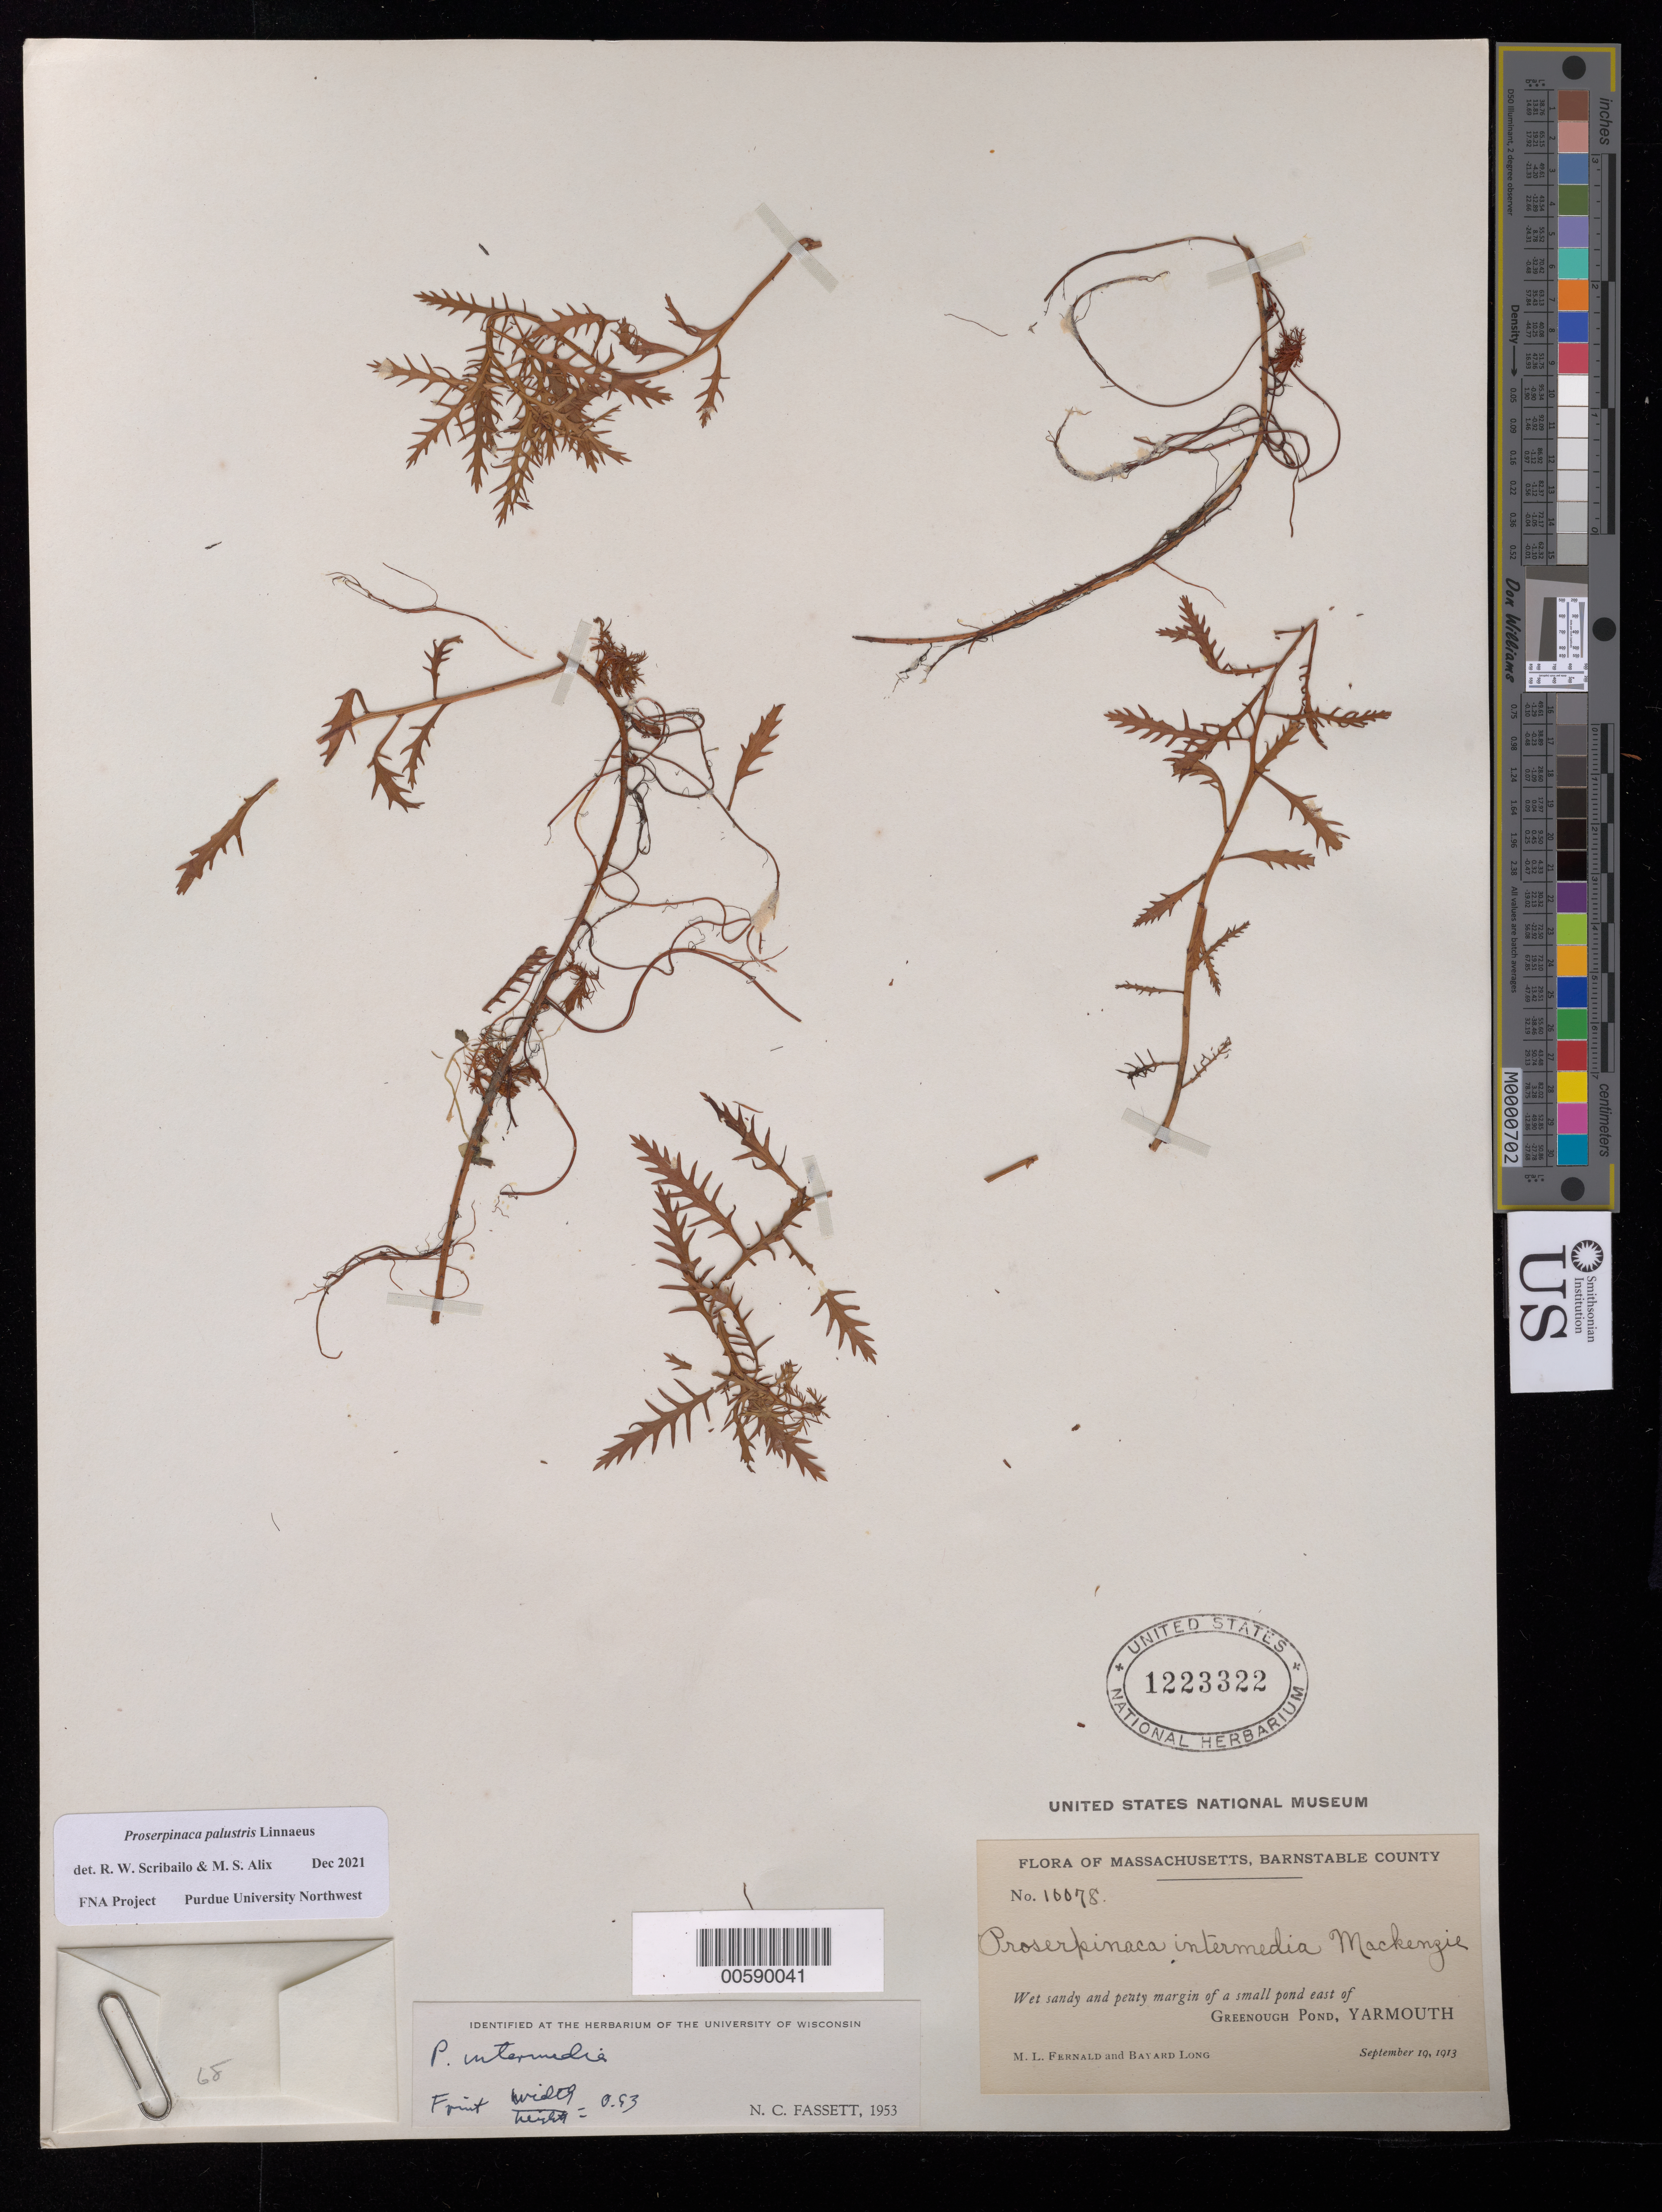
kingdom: Plantae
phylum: Tracheophyta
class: Magnoliopsida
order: Saxifragales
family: Haloragaceae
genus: Proserpinaca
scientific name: Proserpinaca palustris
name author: L.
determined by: Scribailo, R. W.; Alix, M. S.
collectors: M. L. Fernald & B. Long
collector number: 10078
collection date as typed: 19 Sep 1913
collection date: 1913-09-19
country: United States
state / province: Massachusetts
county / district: Barnstable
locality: Greenough Pond, Yarmouth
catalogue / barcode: US 1223322